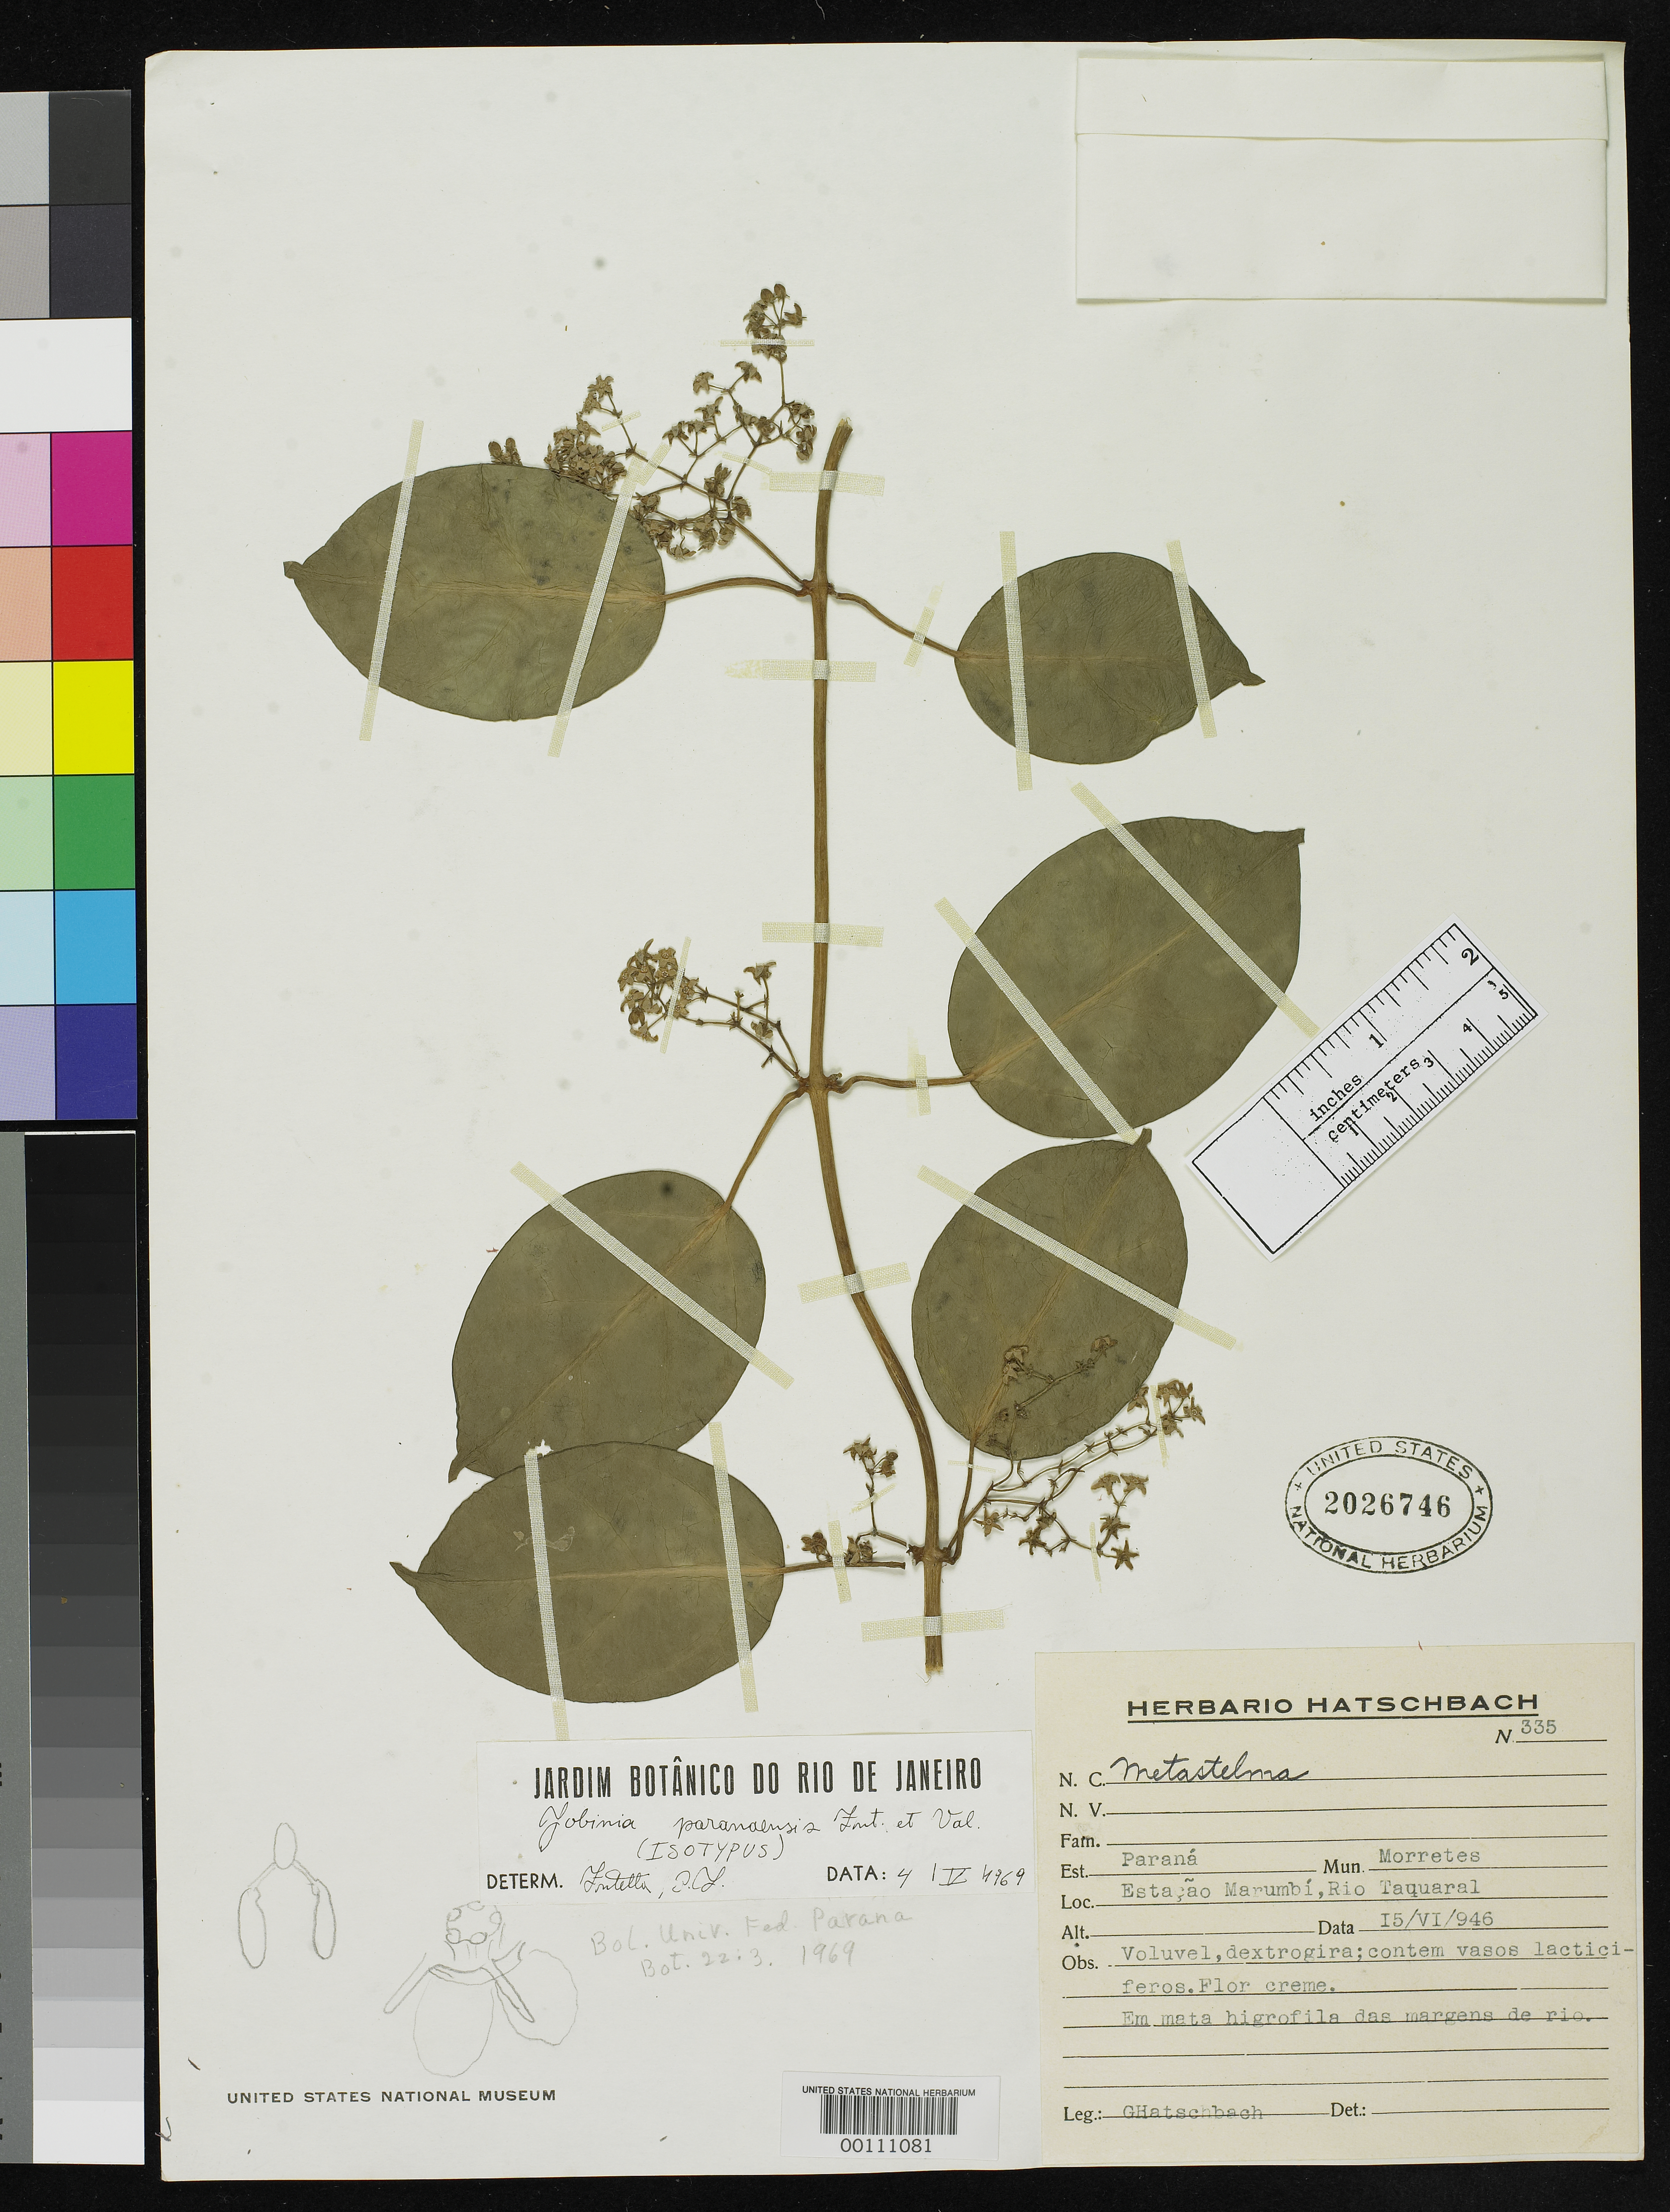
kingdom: Plantae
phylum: Tracheophyta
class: Magnoliopsida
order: Gentianales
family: Apocynaceae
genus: Jobinia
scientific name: Jobinia paranaensis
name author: Fontella & C. Valente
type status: Isotype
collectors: G. Hatschbach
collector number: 335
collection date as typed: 15 Jun 1946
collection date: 1946-06-15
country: Brazil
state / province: Paraná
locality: Morretes, Marumby, Rio Taquaral.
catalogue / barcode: US 2026746